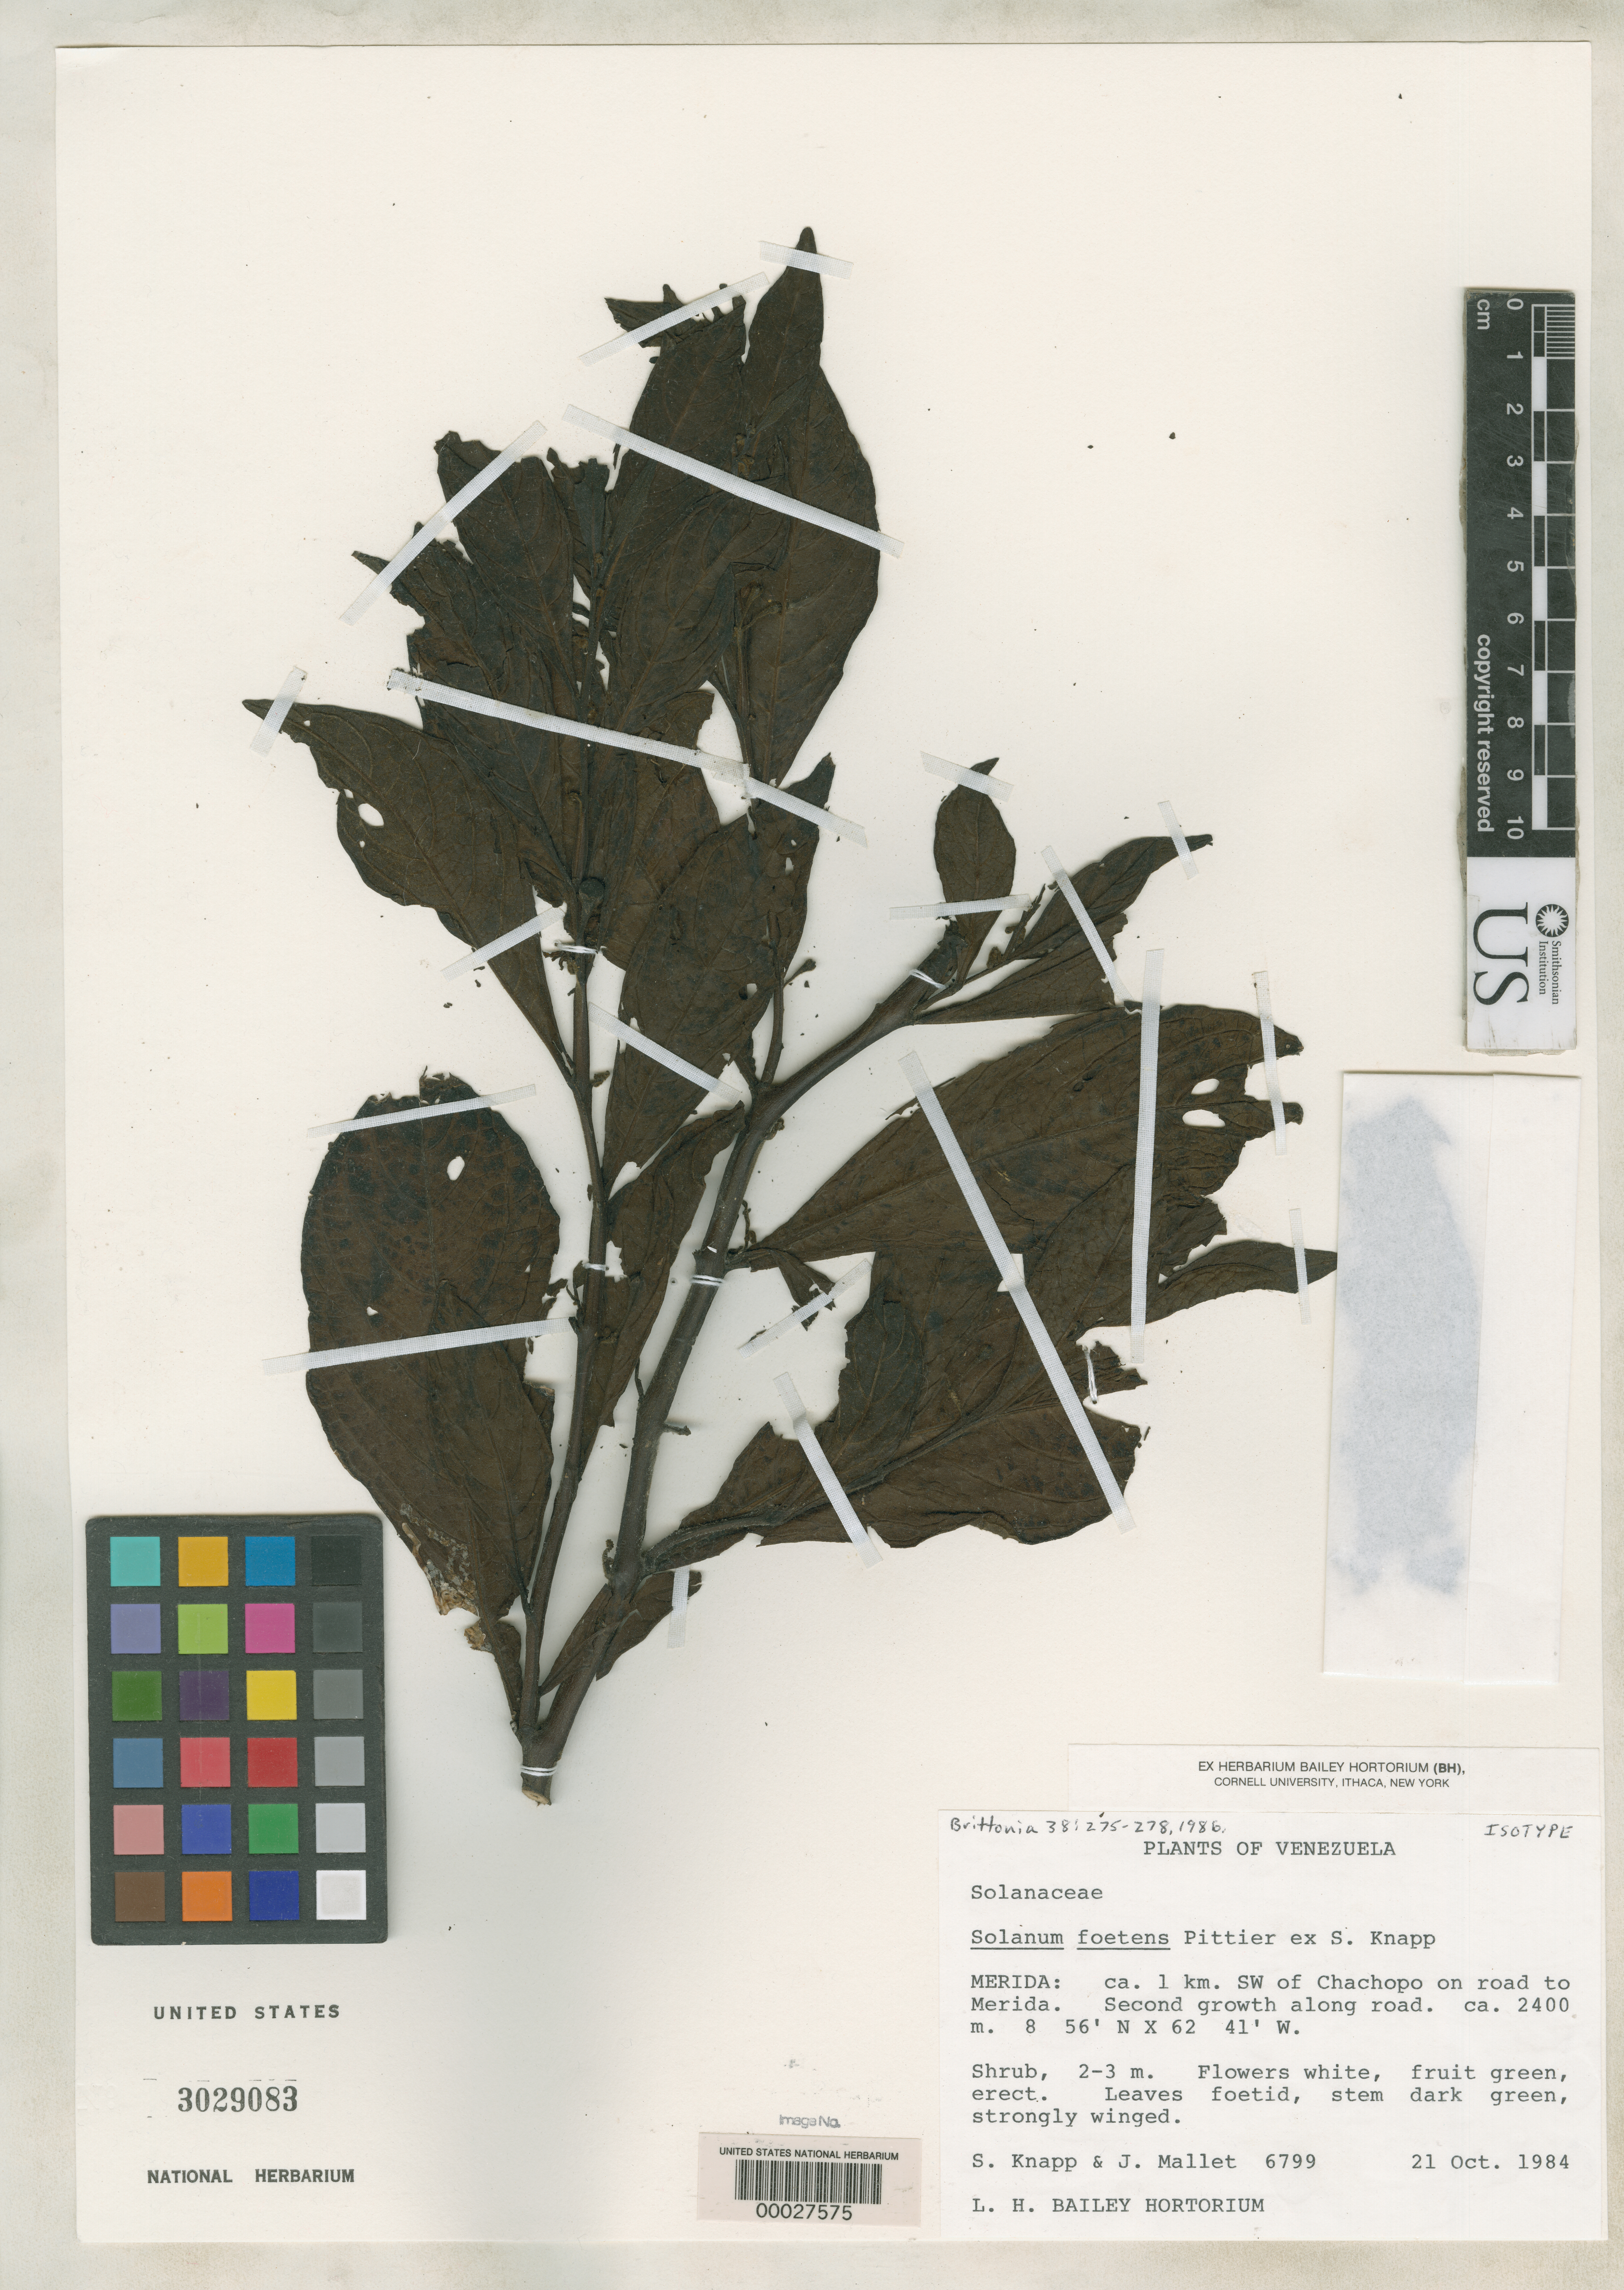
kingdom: Plantae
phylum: Tracheophyta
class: Magnoliopsida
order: Solanales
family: Solanaceae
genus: Solanum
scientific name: Solanum foetens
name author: Pittier ex S. Knapp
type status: Isotype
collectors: S. Knapp & J. Mallet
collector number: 6799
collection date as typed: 21 Oct 1984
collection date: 1984-10-21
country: Venezuela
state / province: Mérida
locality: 1 km SW of Chachopo on road to Merida.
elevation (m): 2400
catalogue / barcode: US 3029083